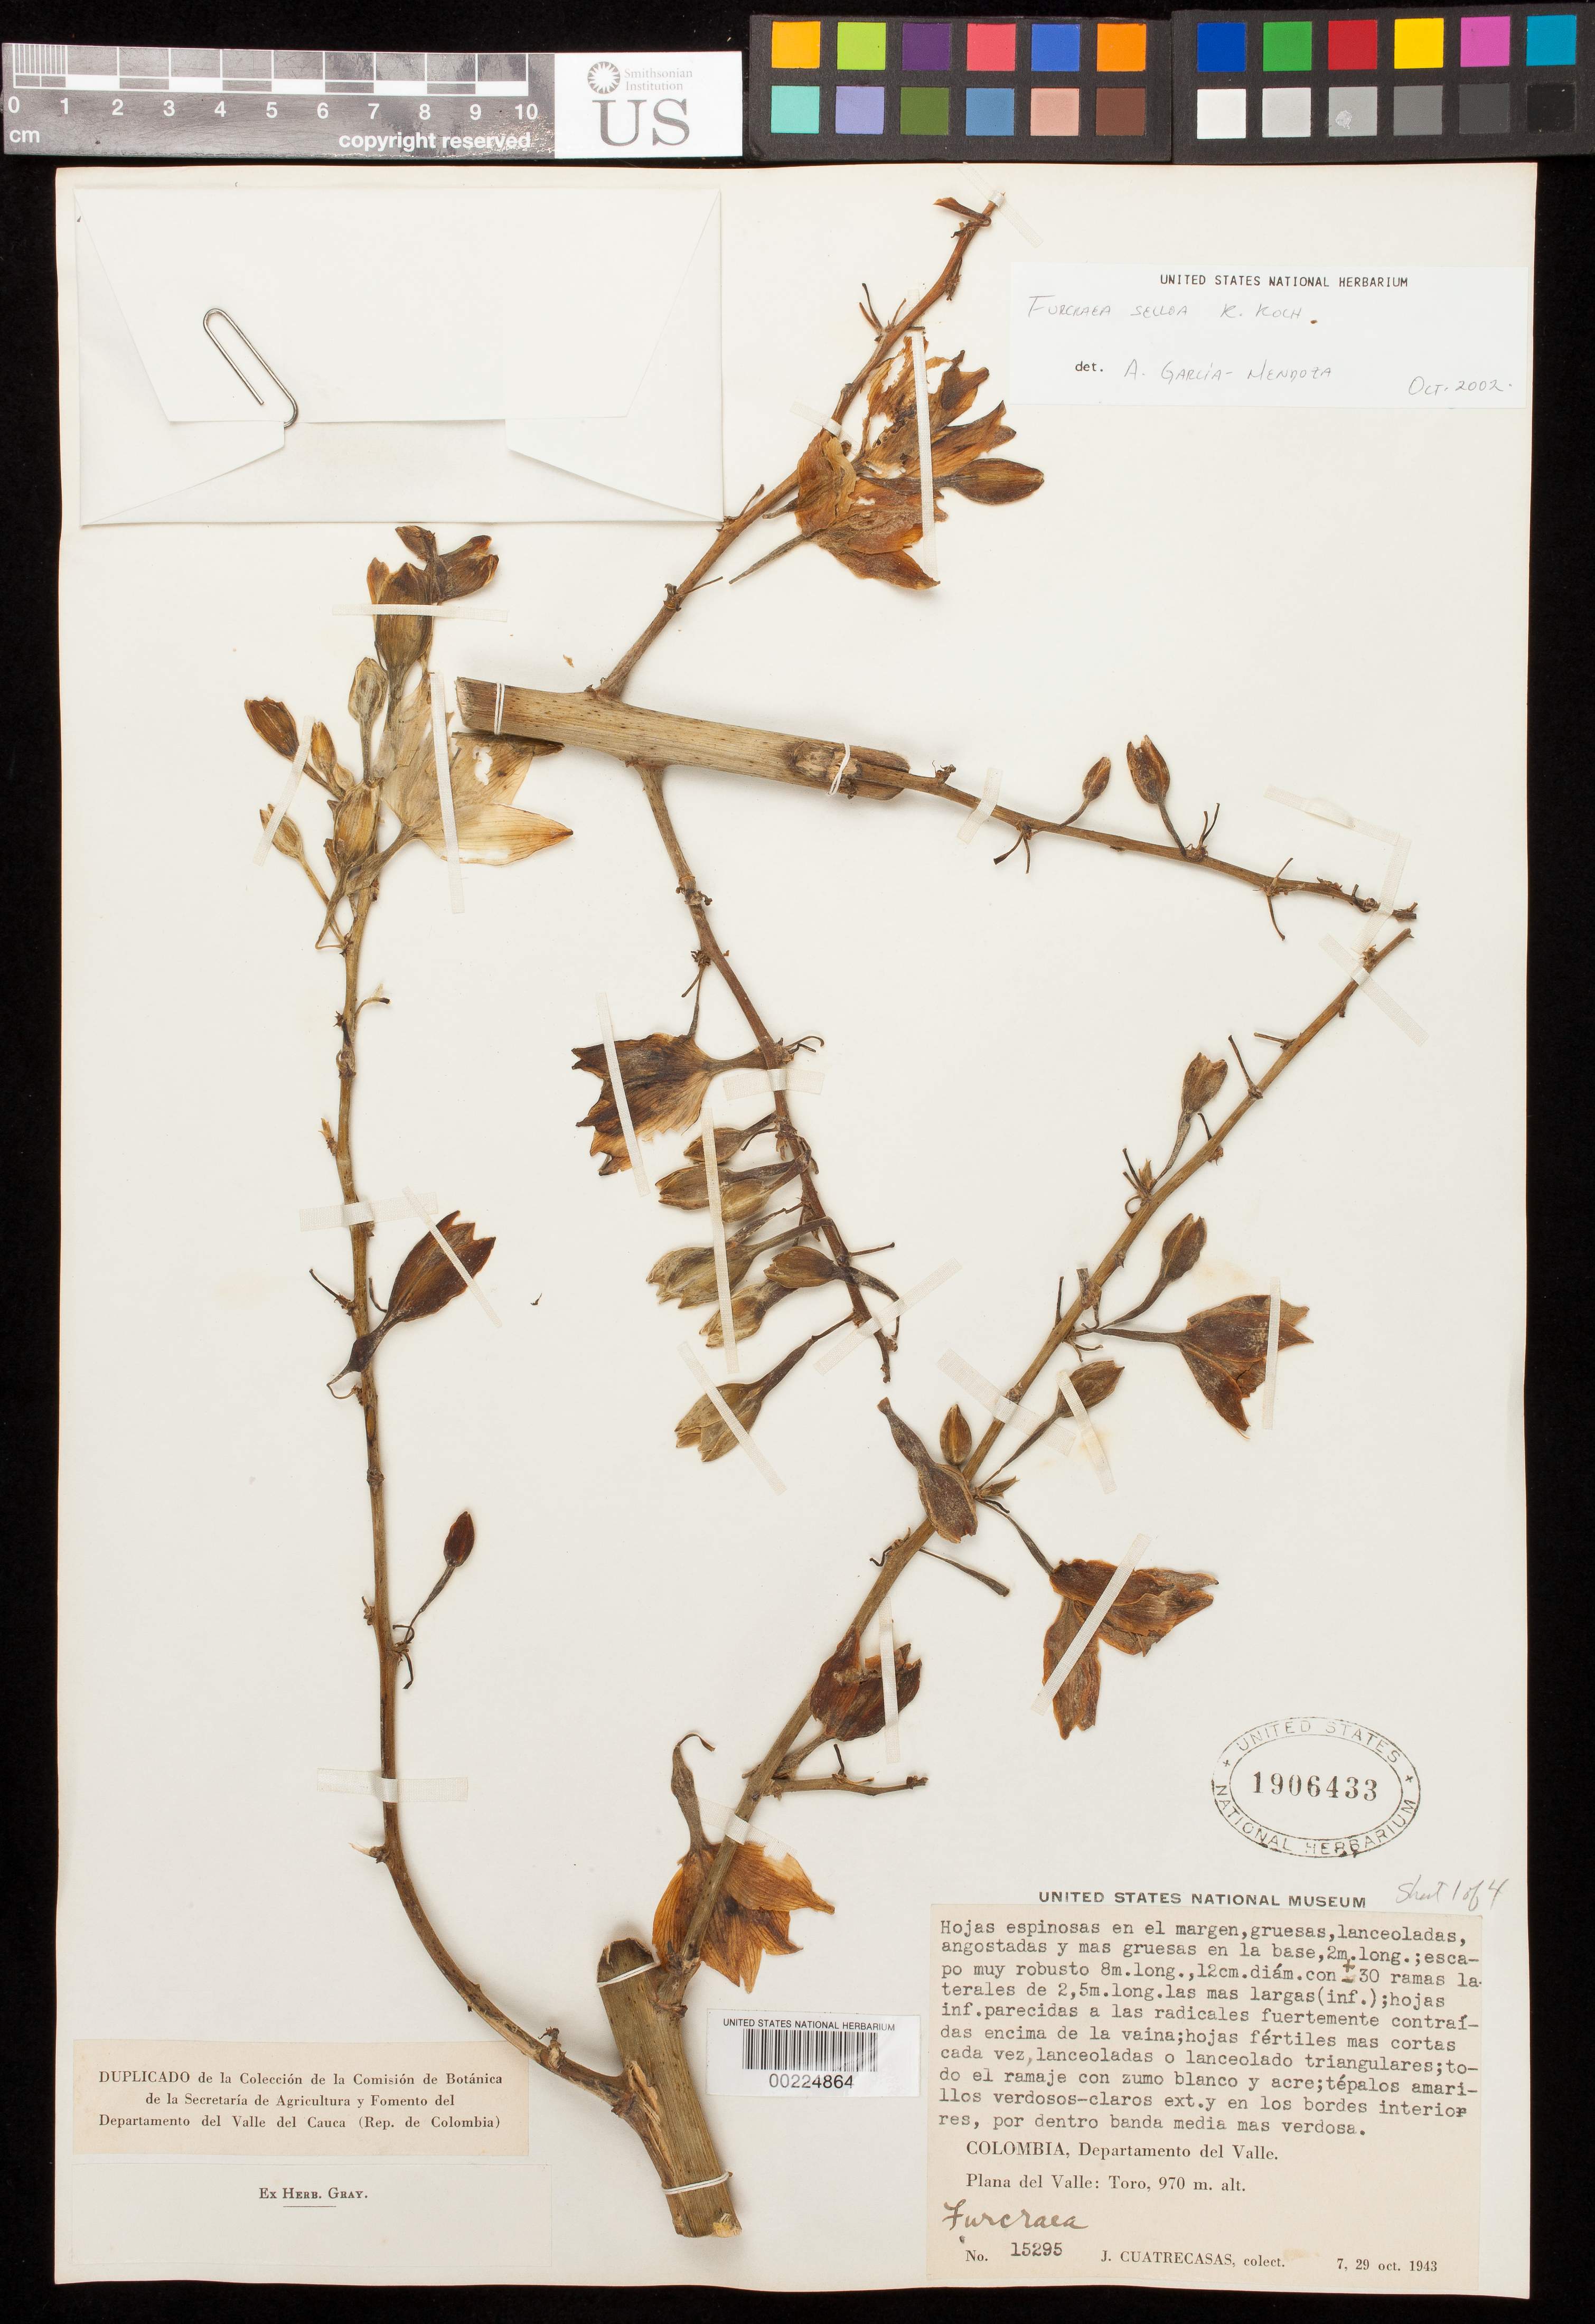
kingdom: Plantae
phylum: Tracheophyta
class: Liliopsida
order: Asparagales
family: Asparagaceae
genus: Furcraea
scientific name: Furcraea selloa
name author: K. Koch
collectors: J. Cuatrecasas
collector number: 15295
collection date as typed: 07 Oct 1943 and 29 Oct 1943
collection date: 1943-10-07,1943-10-29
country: Colombia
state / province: Valle del Cauca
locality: Plana del Valle: Toro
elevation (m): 970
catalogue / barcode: US 1906433